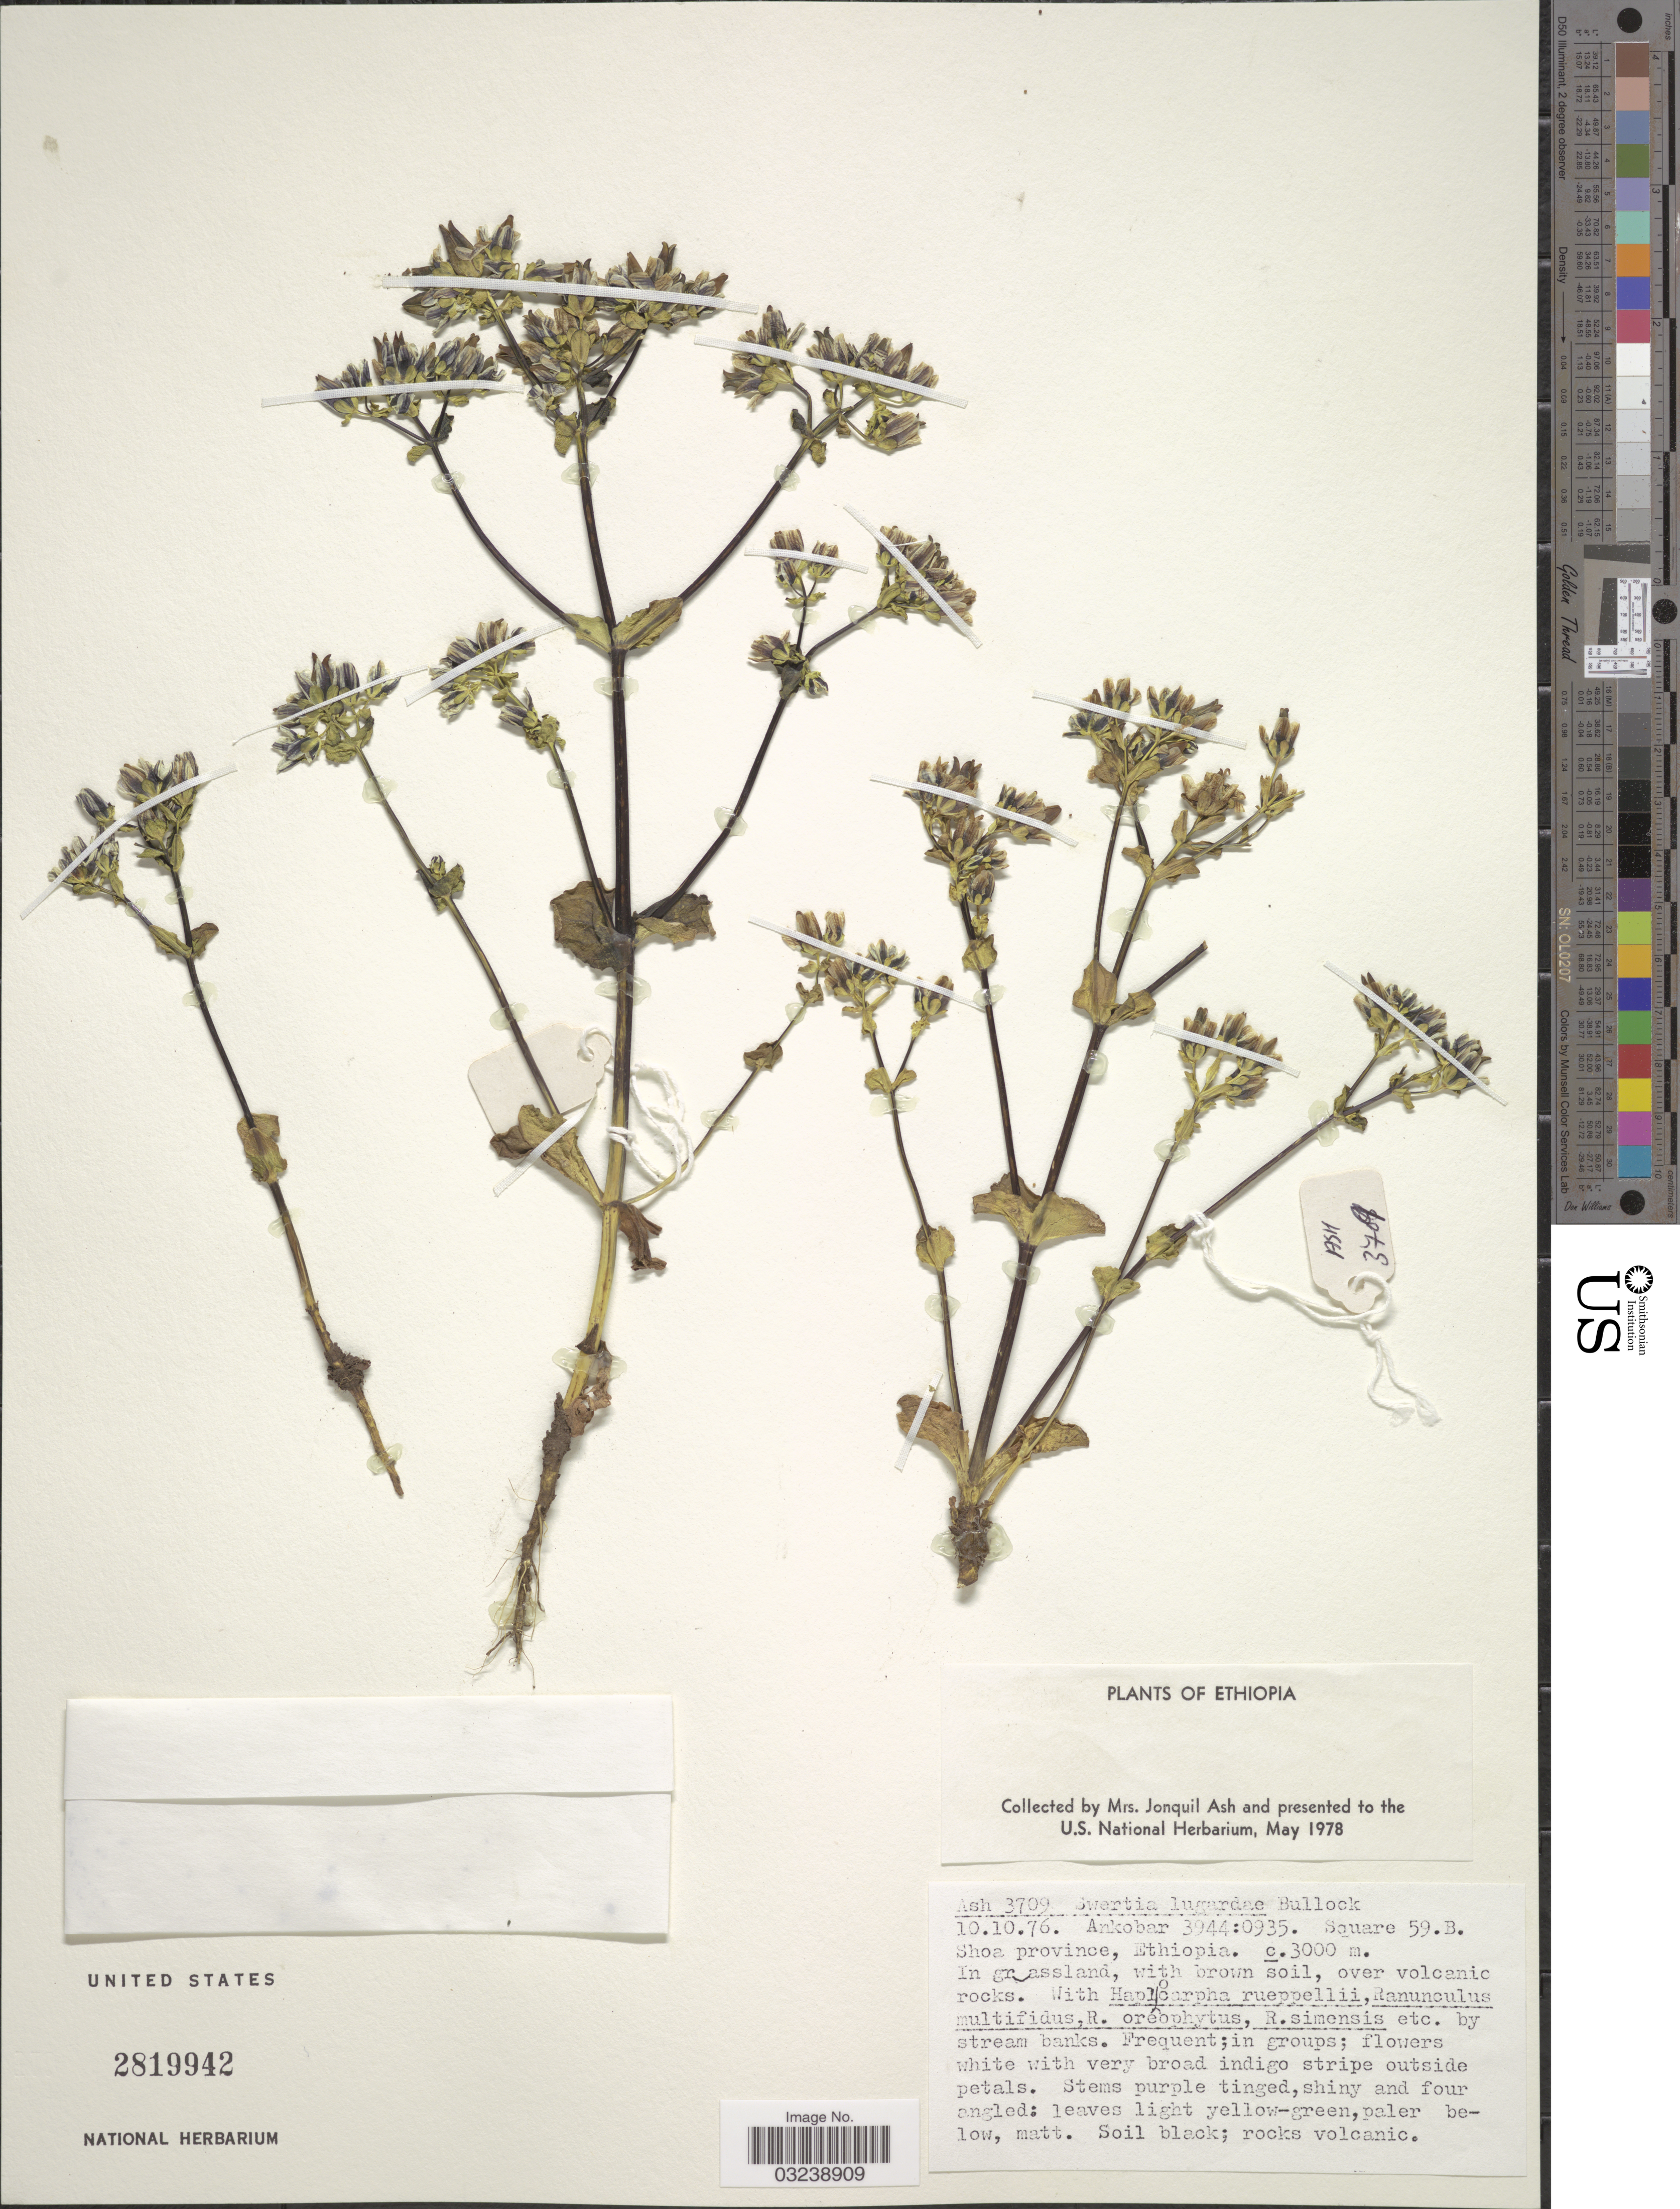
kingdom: Plantae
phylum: Tracheophyta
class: Magnoliopsida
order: Gentianales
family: Gentianaceae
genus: Swertia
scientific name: Swertia lugardiae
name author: Bullock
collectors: J. Ash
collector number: Ash 3709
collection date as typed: Transcribed d/m/y: 10/10/76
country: Ethiopia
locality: Ankobar 3944:0935. Square 59.B. Shoa province.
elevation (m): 3000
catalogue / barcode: US 2819942